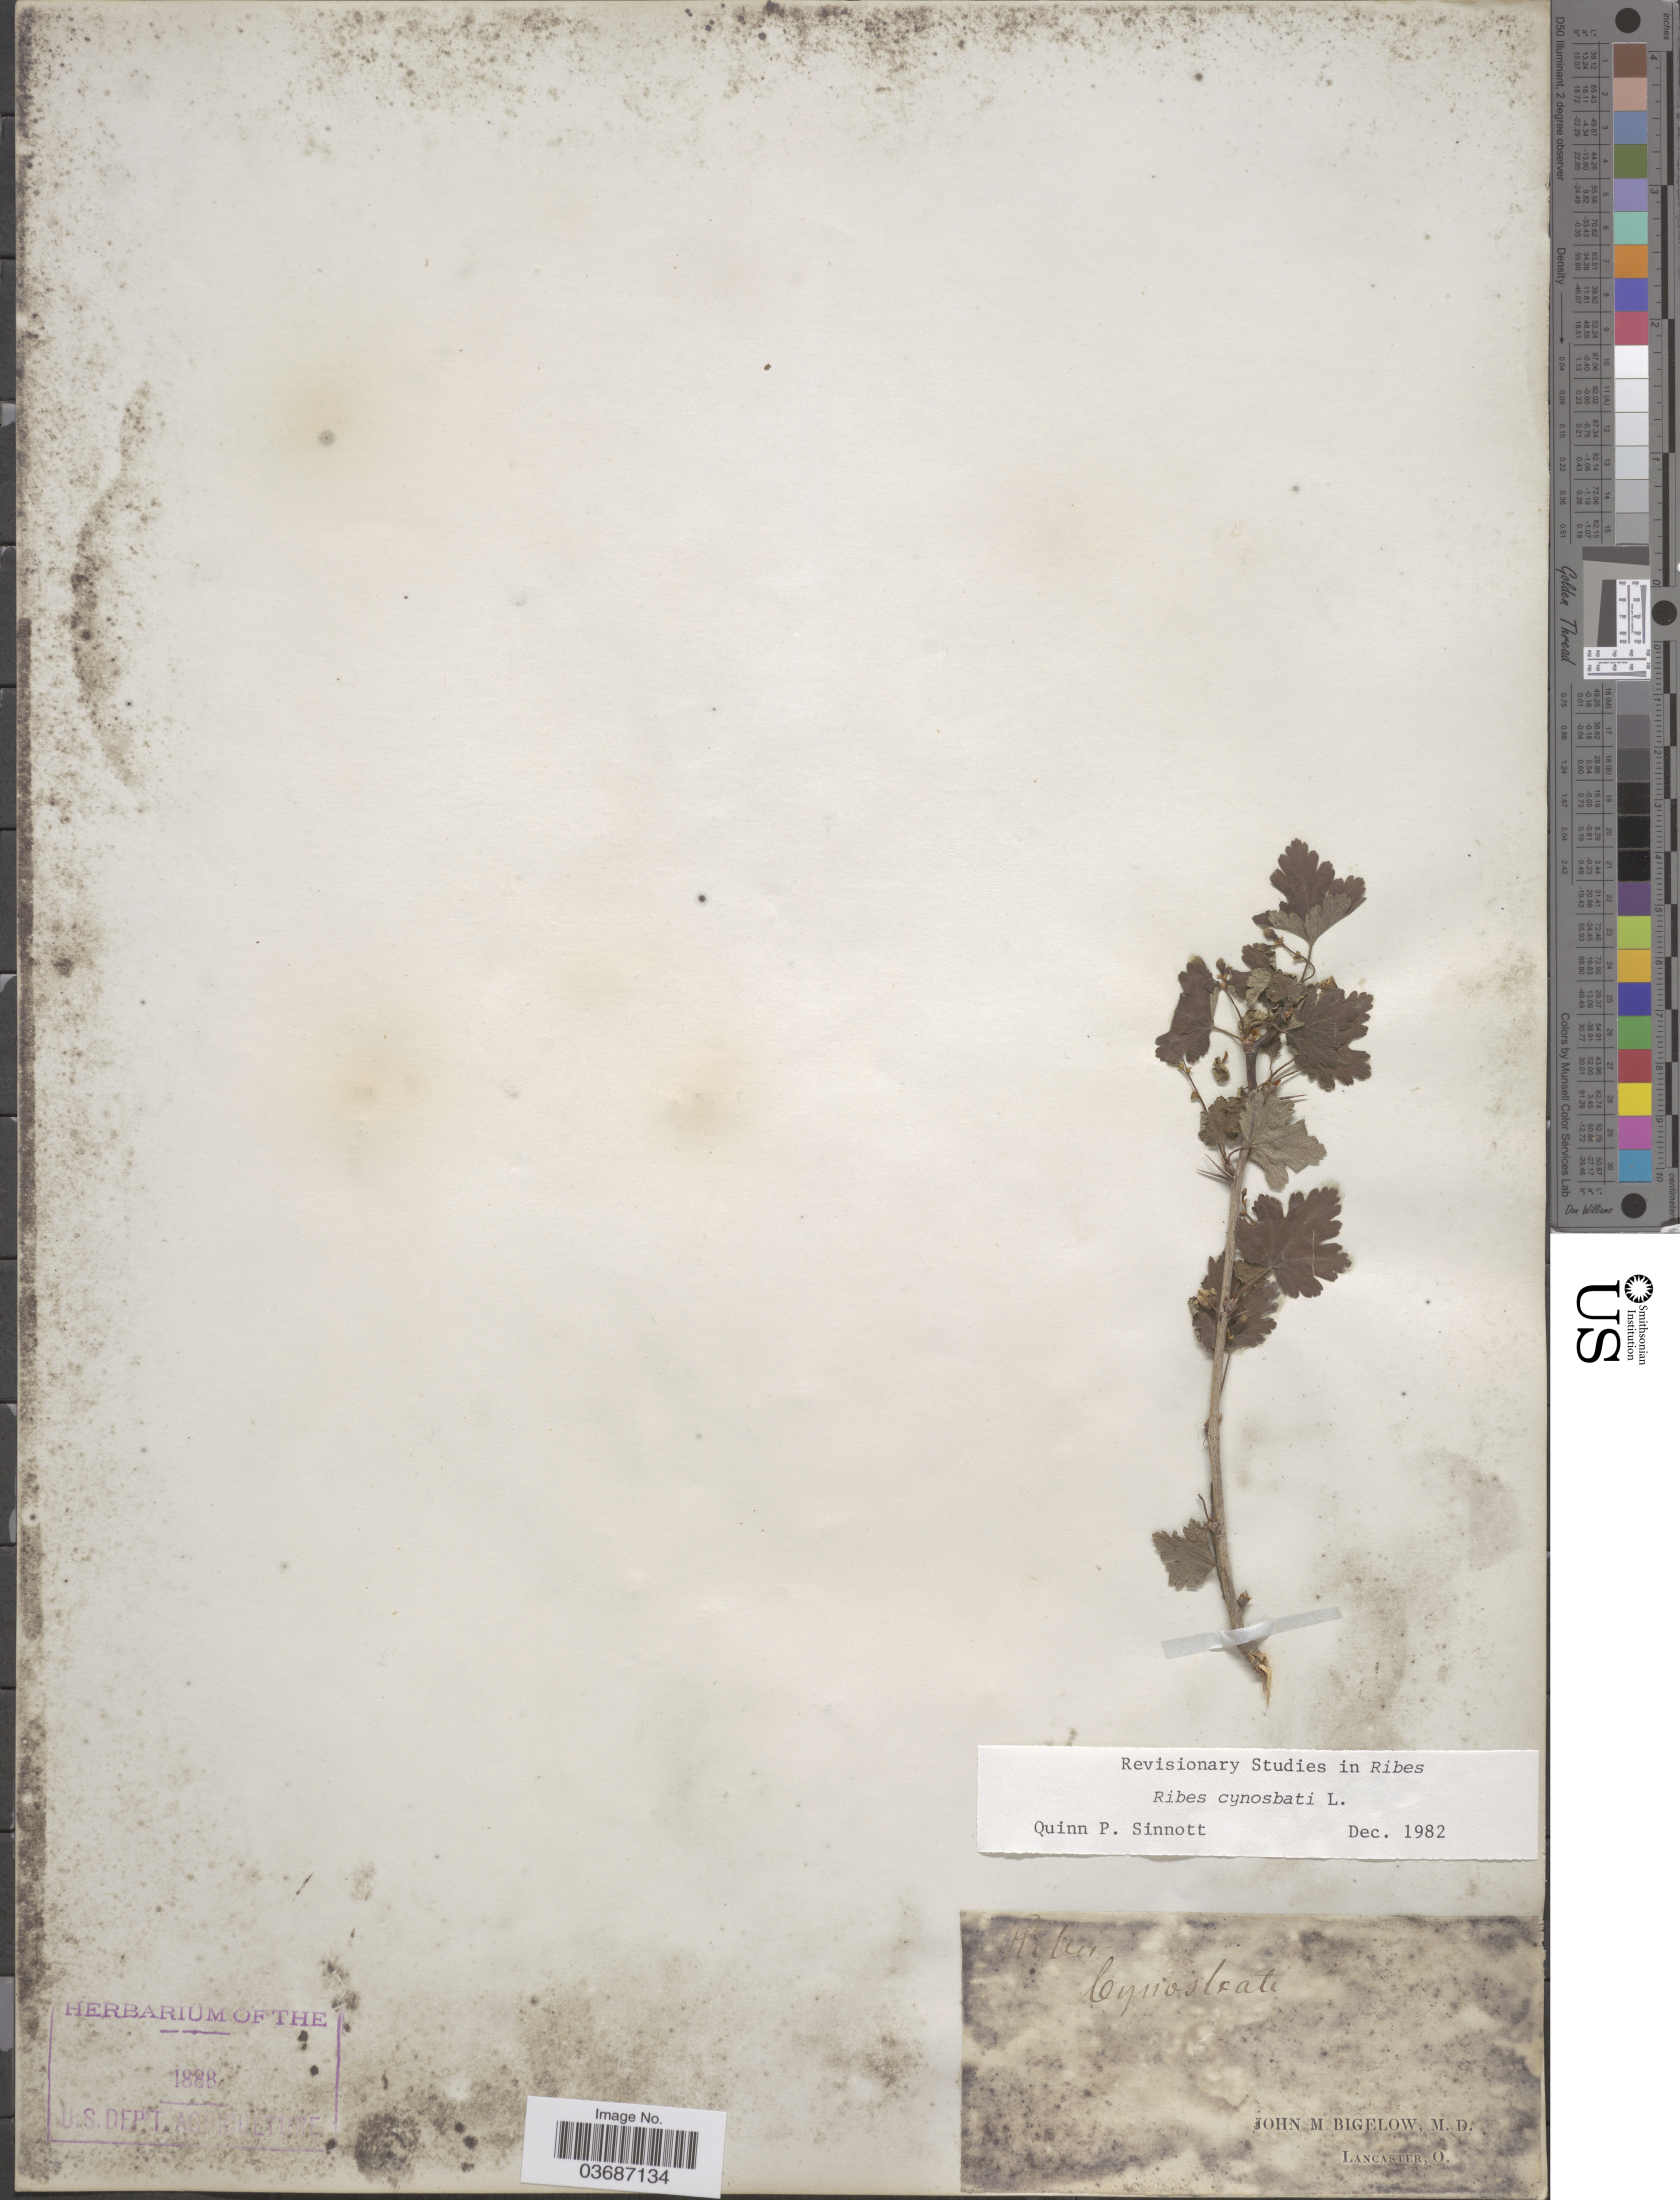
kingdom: Plantae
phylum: Tracheophyta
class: Magnoliopsida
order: Saxifragales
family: Grossulariaceae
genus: Ribes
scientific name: Ribes cynosbati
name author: L.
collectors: J. M. Bigelow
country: United States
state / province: Ohio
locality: Lancaster.